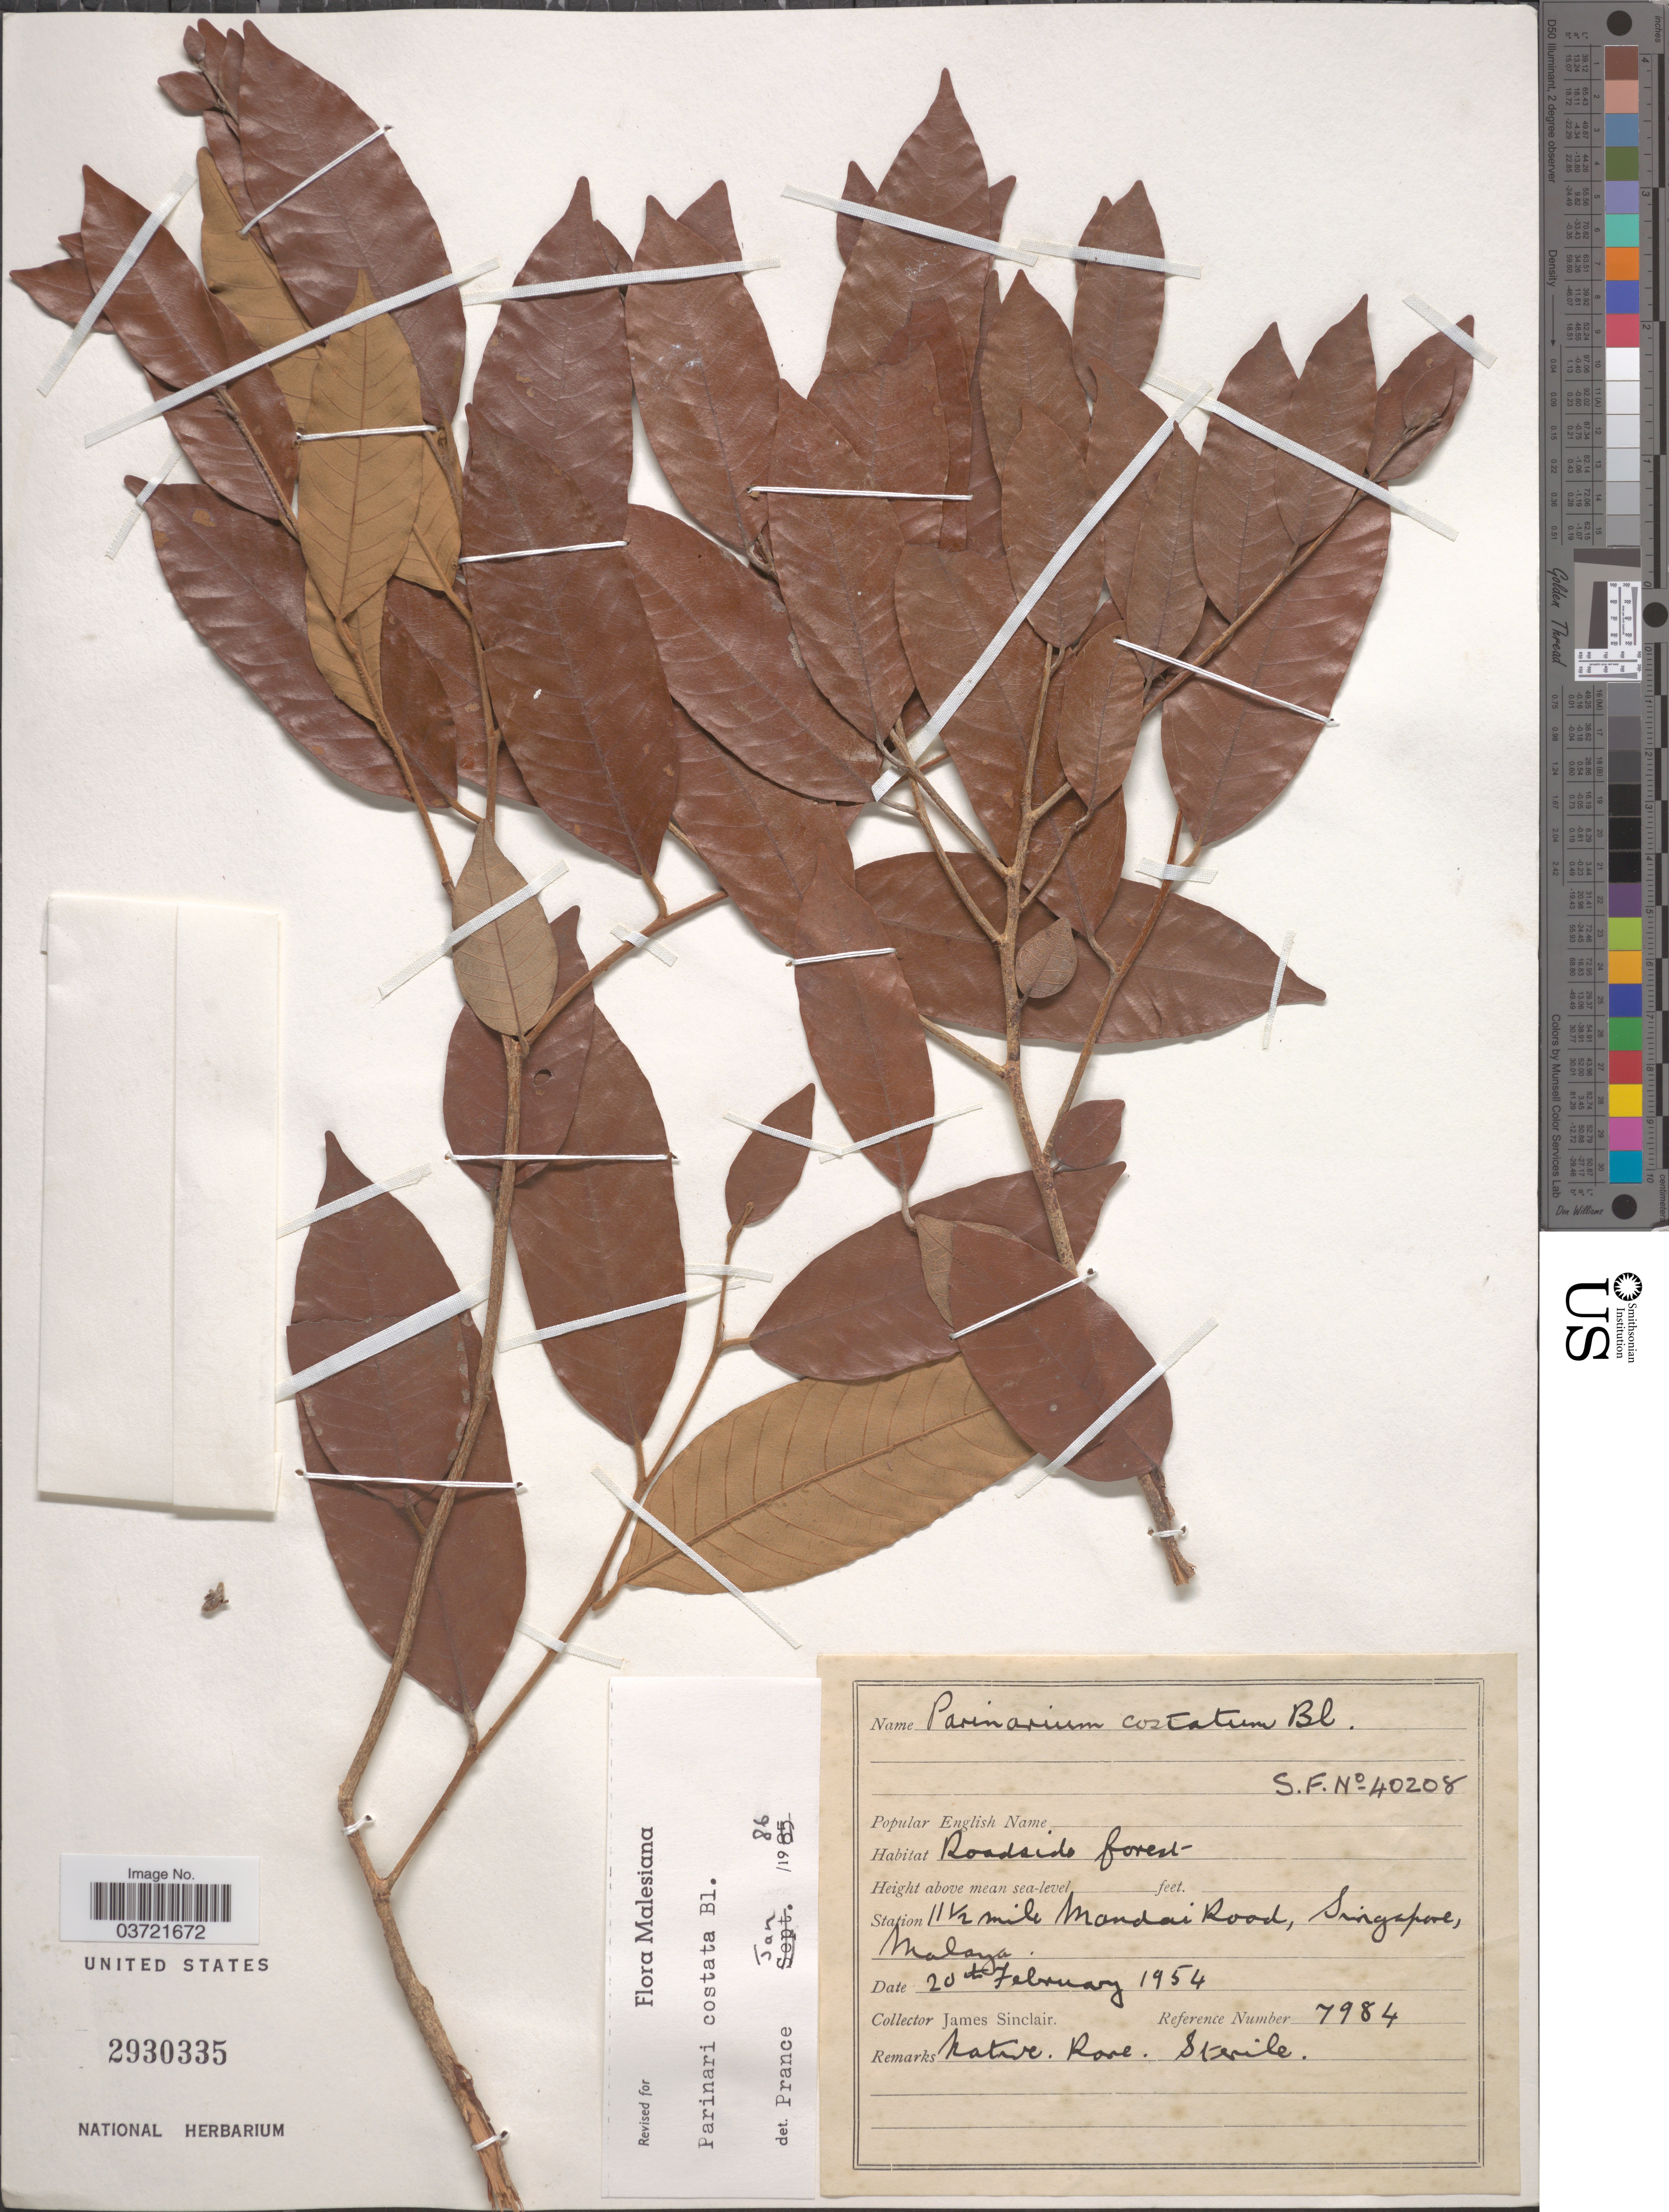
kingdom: Plantae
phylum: Tracheophyta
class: Magnoliopsida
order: Malpighiales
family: Chrysobalanaceae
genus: Parinari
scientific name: Parinari costata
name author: Blume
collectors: J. Sinclair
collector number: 7984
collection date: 1954-02-20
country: Singapore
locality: Station 11½ mile Mandai Road, Malaya.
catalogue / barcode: US 2930335